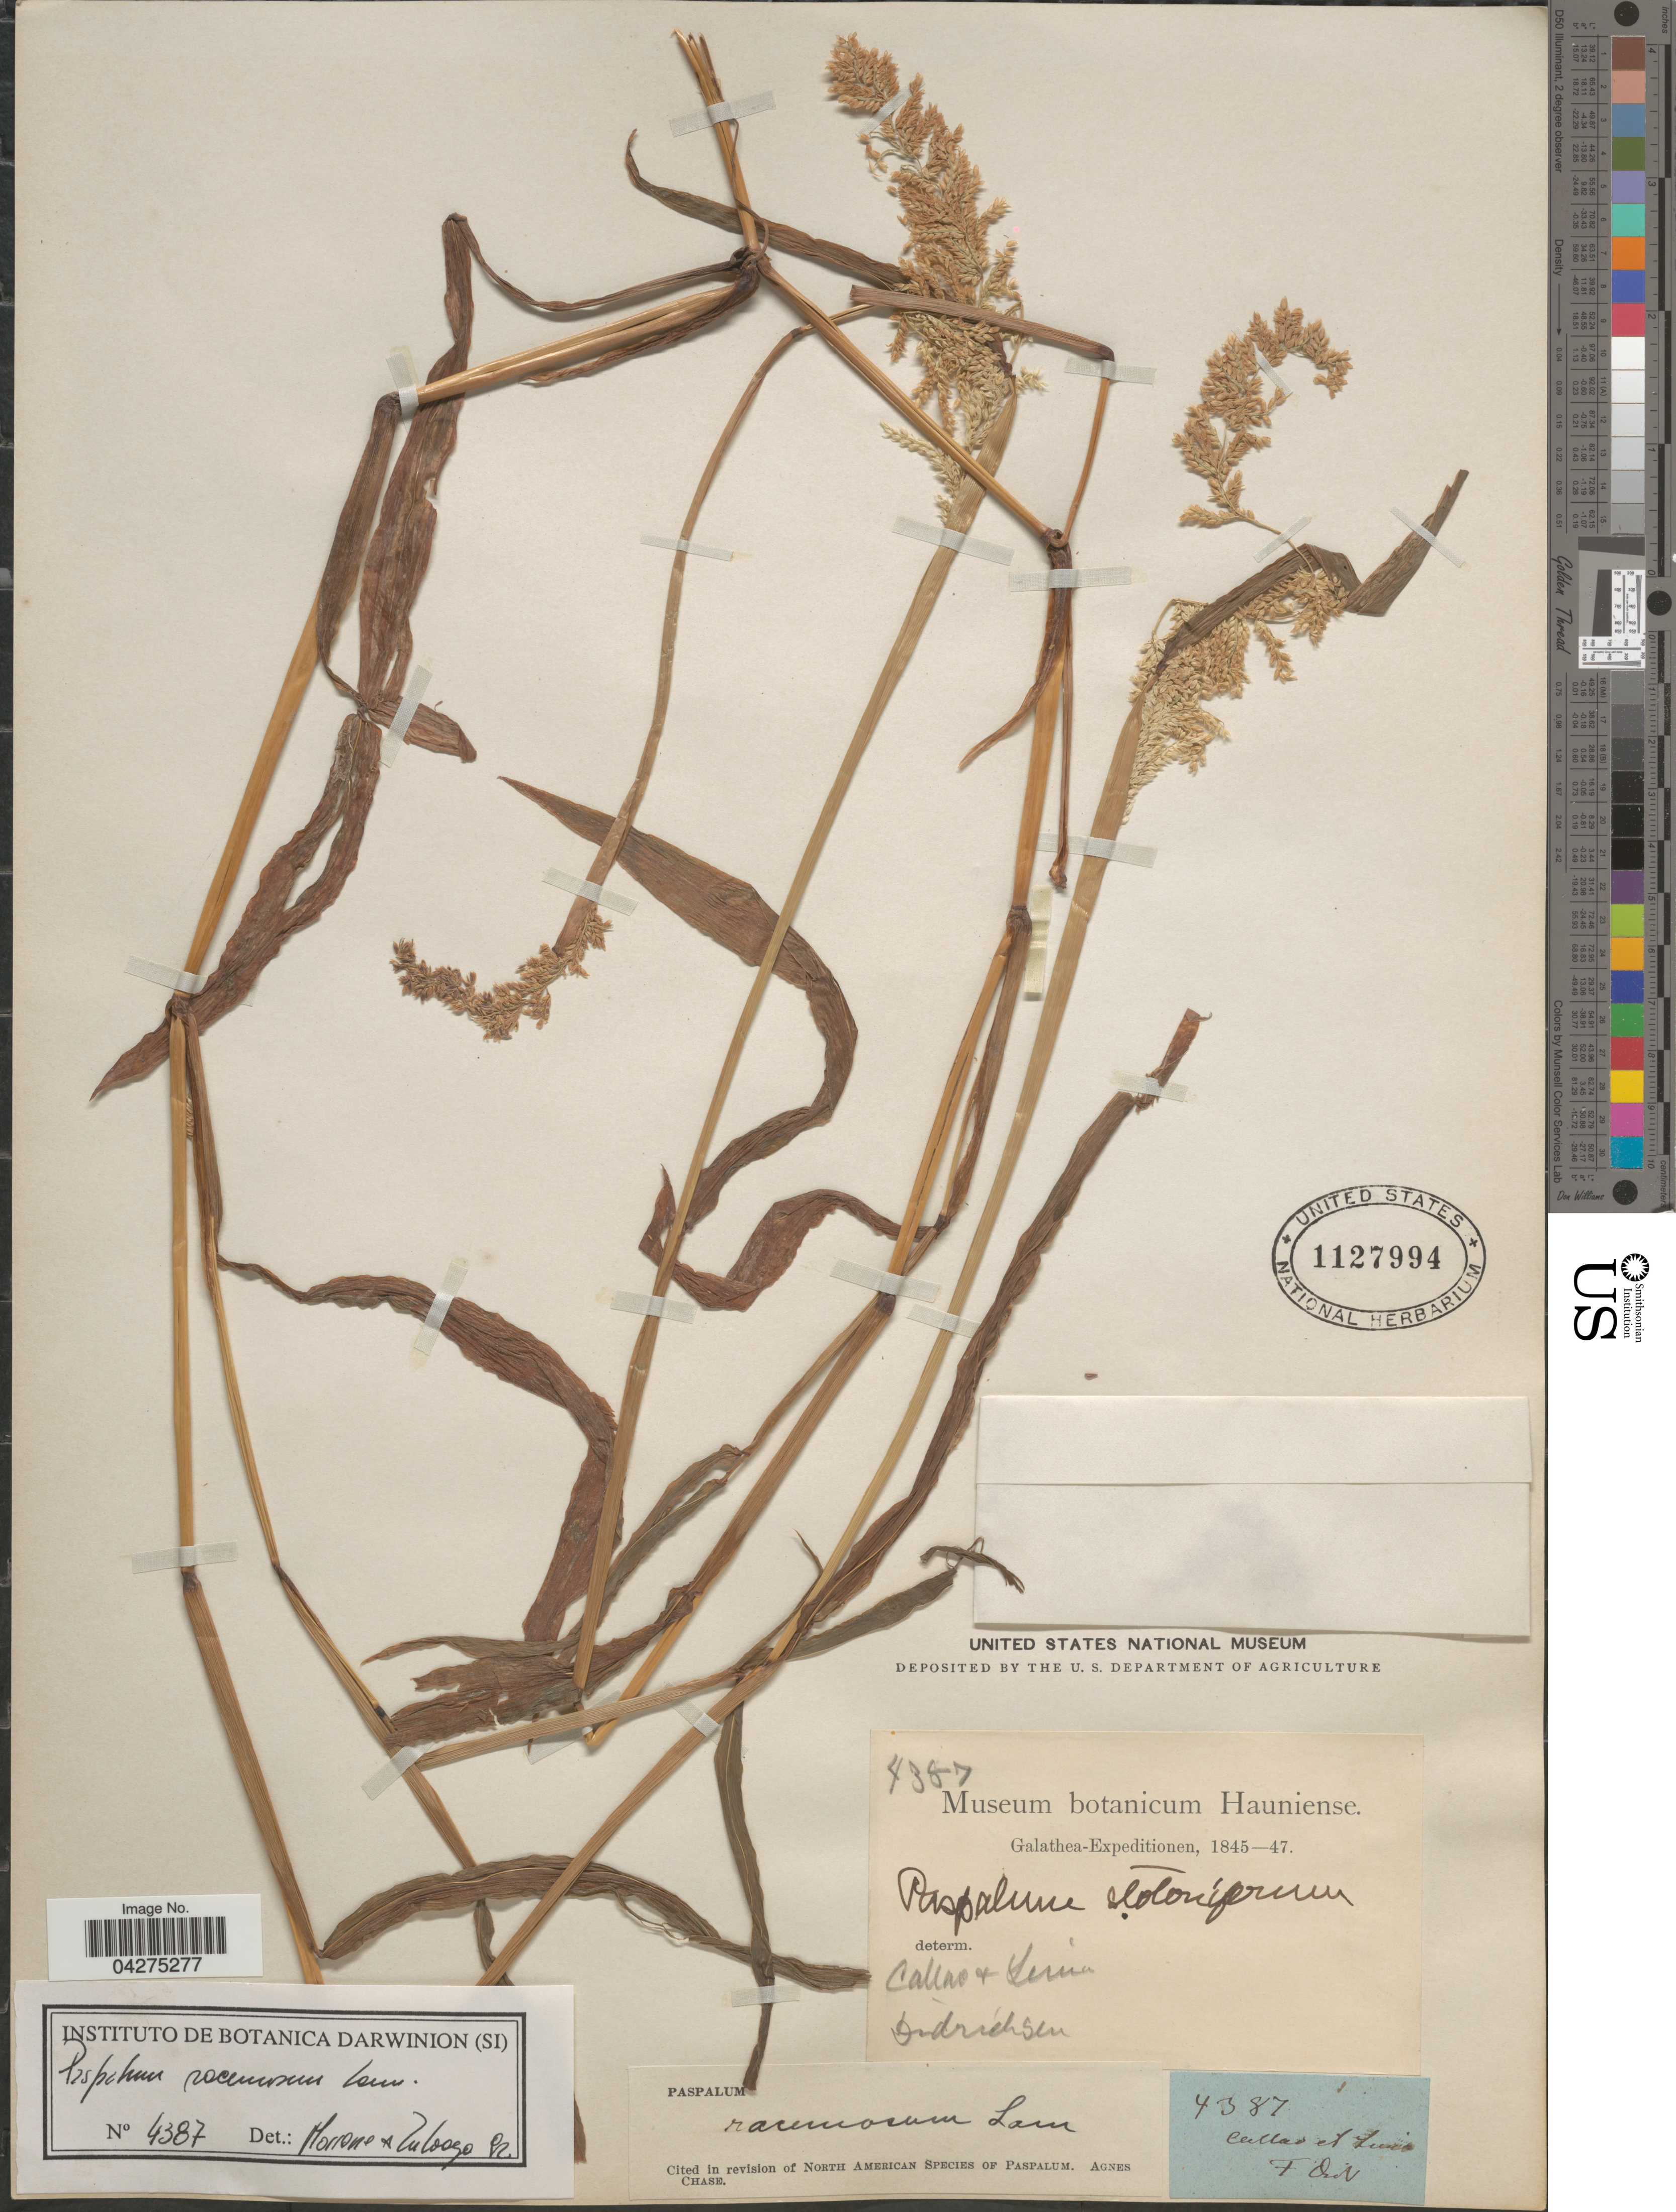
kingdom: Plantae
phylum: Tracheophyta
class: Liliopsida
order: Poales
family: Poaceae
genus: Paspalum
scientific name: Paspalum racemosum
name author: Lam.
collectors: Didrichsen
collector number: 4387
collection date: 1845/1847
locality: Galathea-Expedition, 1845-47.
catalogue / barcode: US 1127994